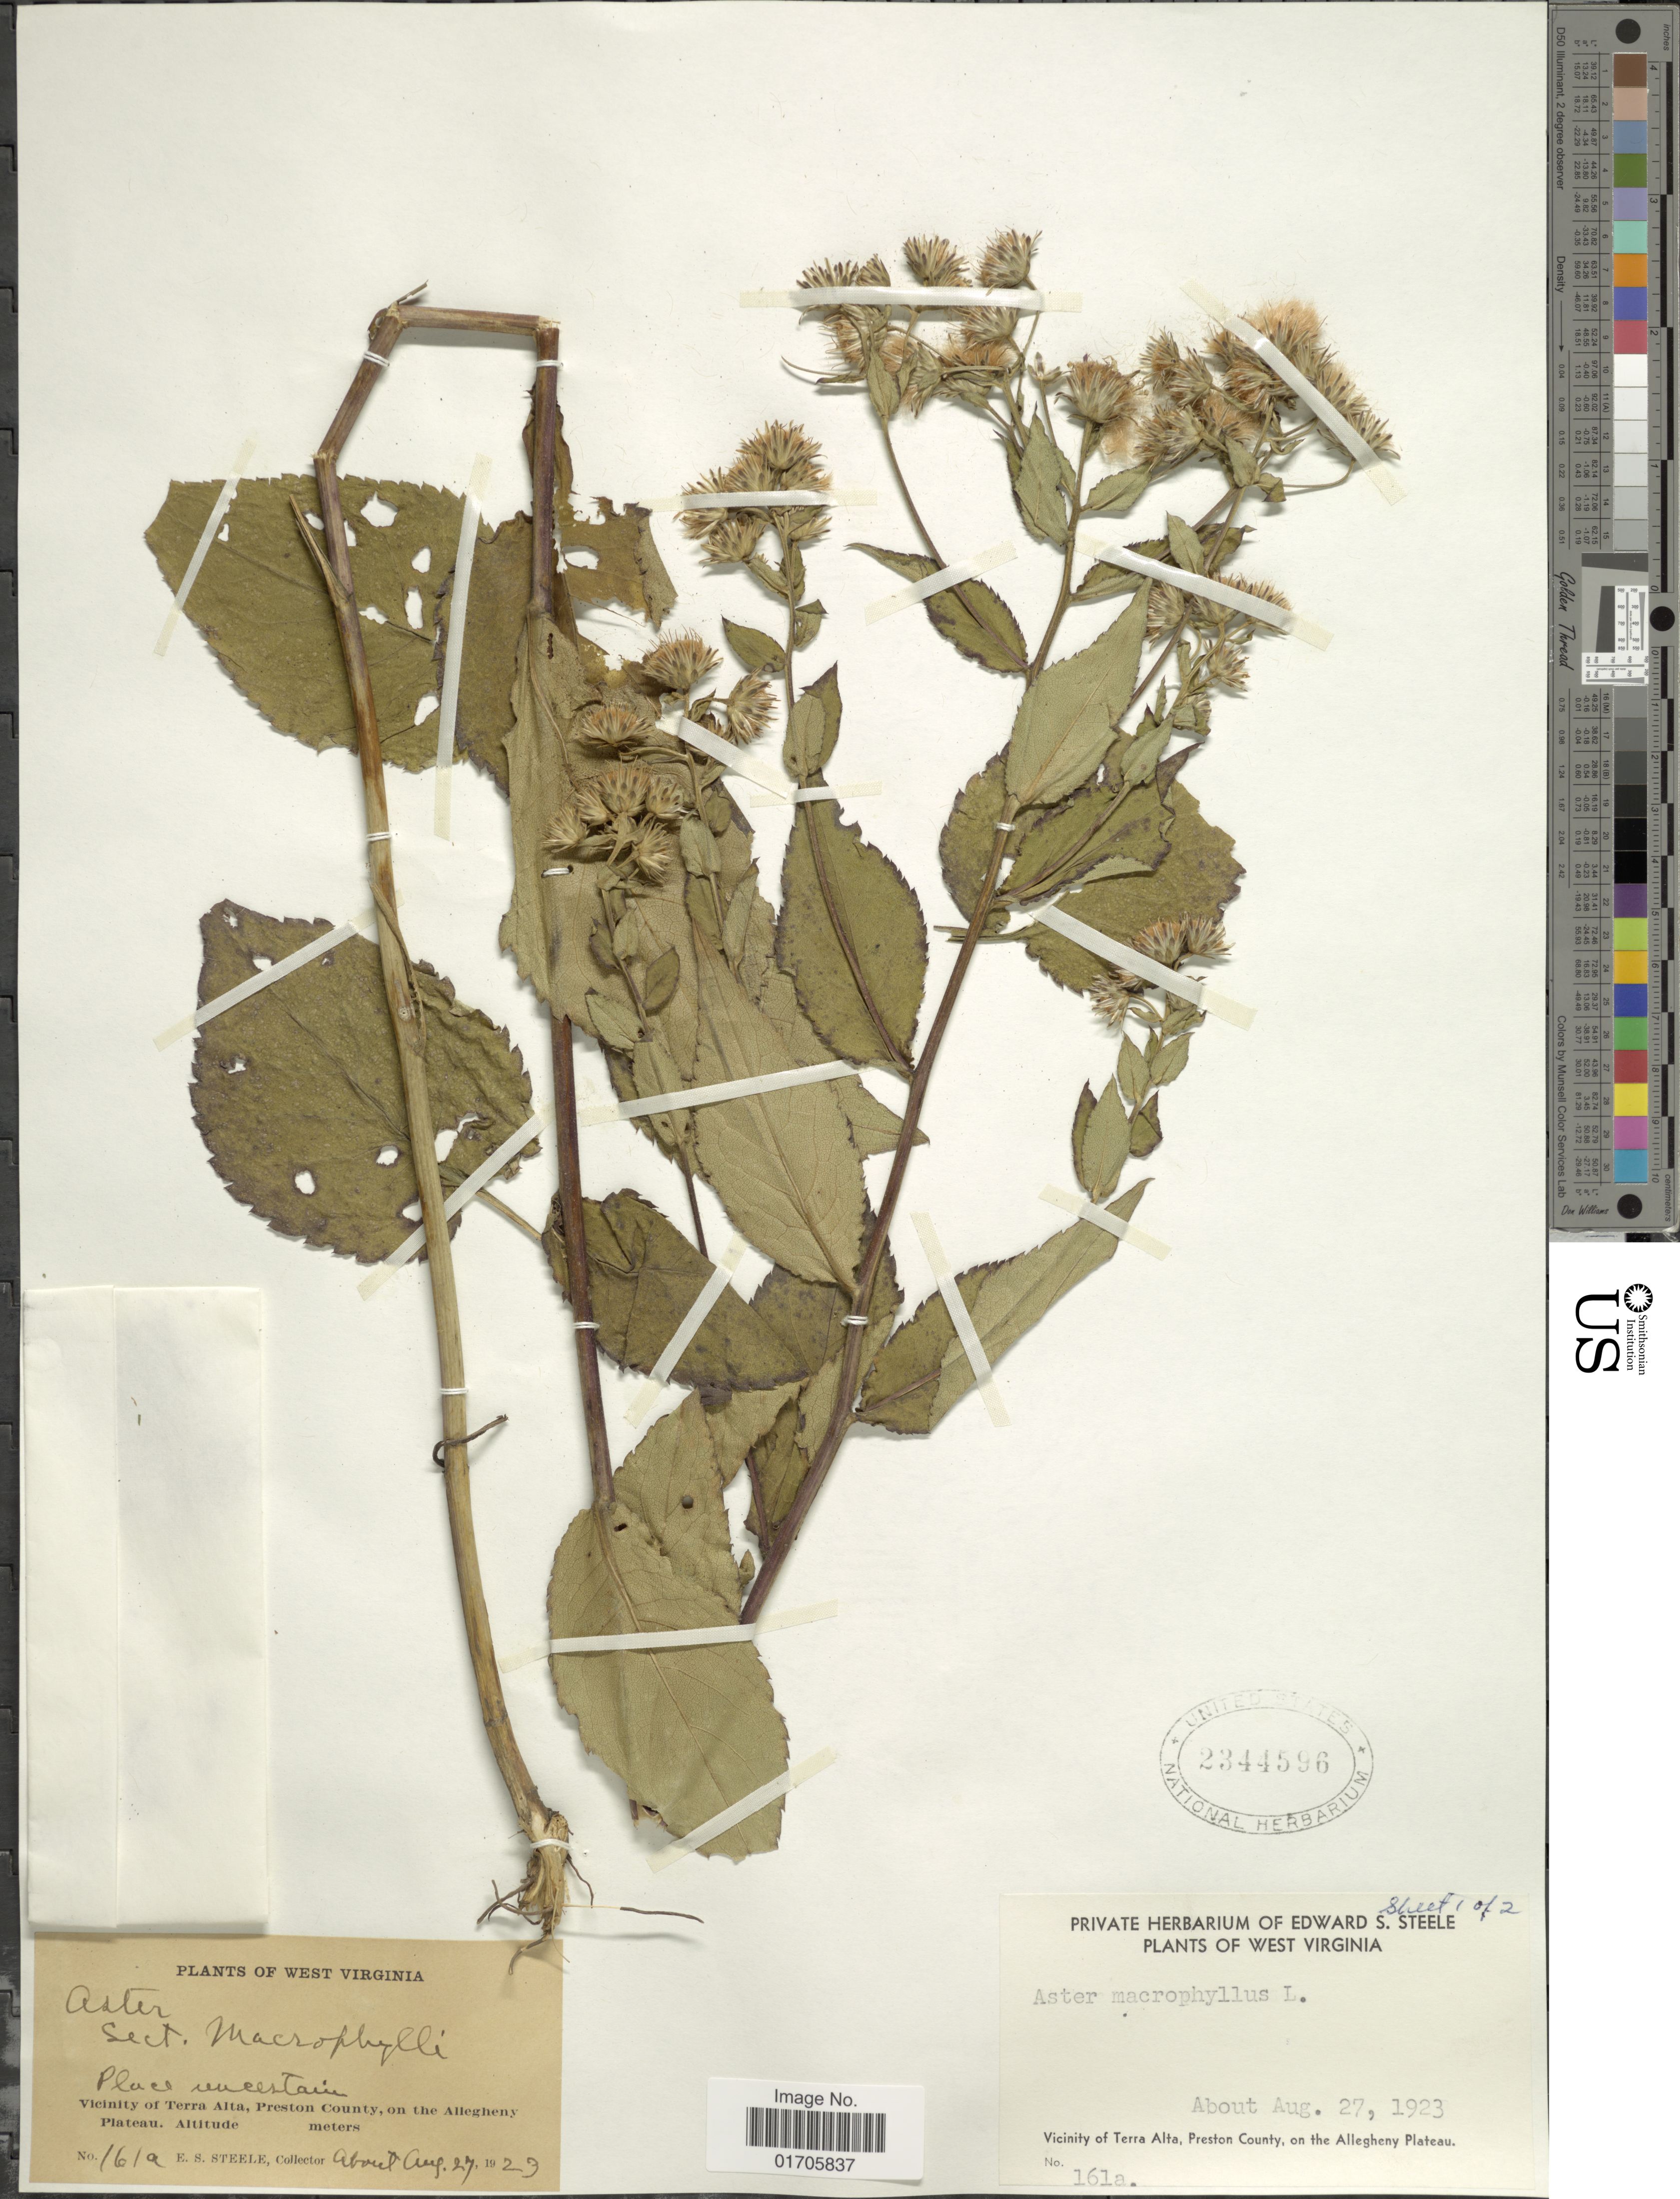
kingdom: Plantae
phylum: Tracheophyta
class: Magnoliopsida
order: Asterales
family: Asteraceae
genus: Eurybia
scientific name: Eurybia macrophylla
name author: (L.) Cass.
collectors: E. Steele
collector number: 161a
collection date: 1923-08-27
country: United States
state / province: West Virginia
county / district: Preston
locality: Vicinity of Terra Alta, Preston County, on the Allegheny Plateau.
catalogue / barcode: US 2344596